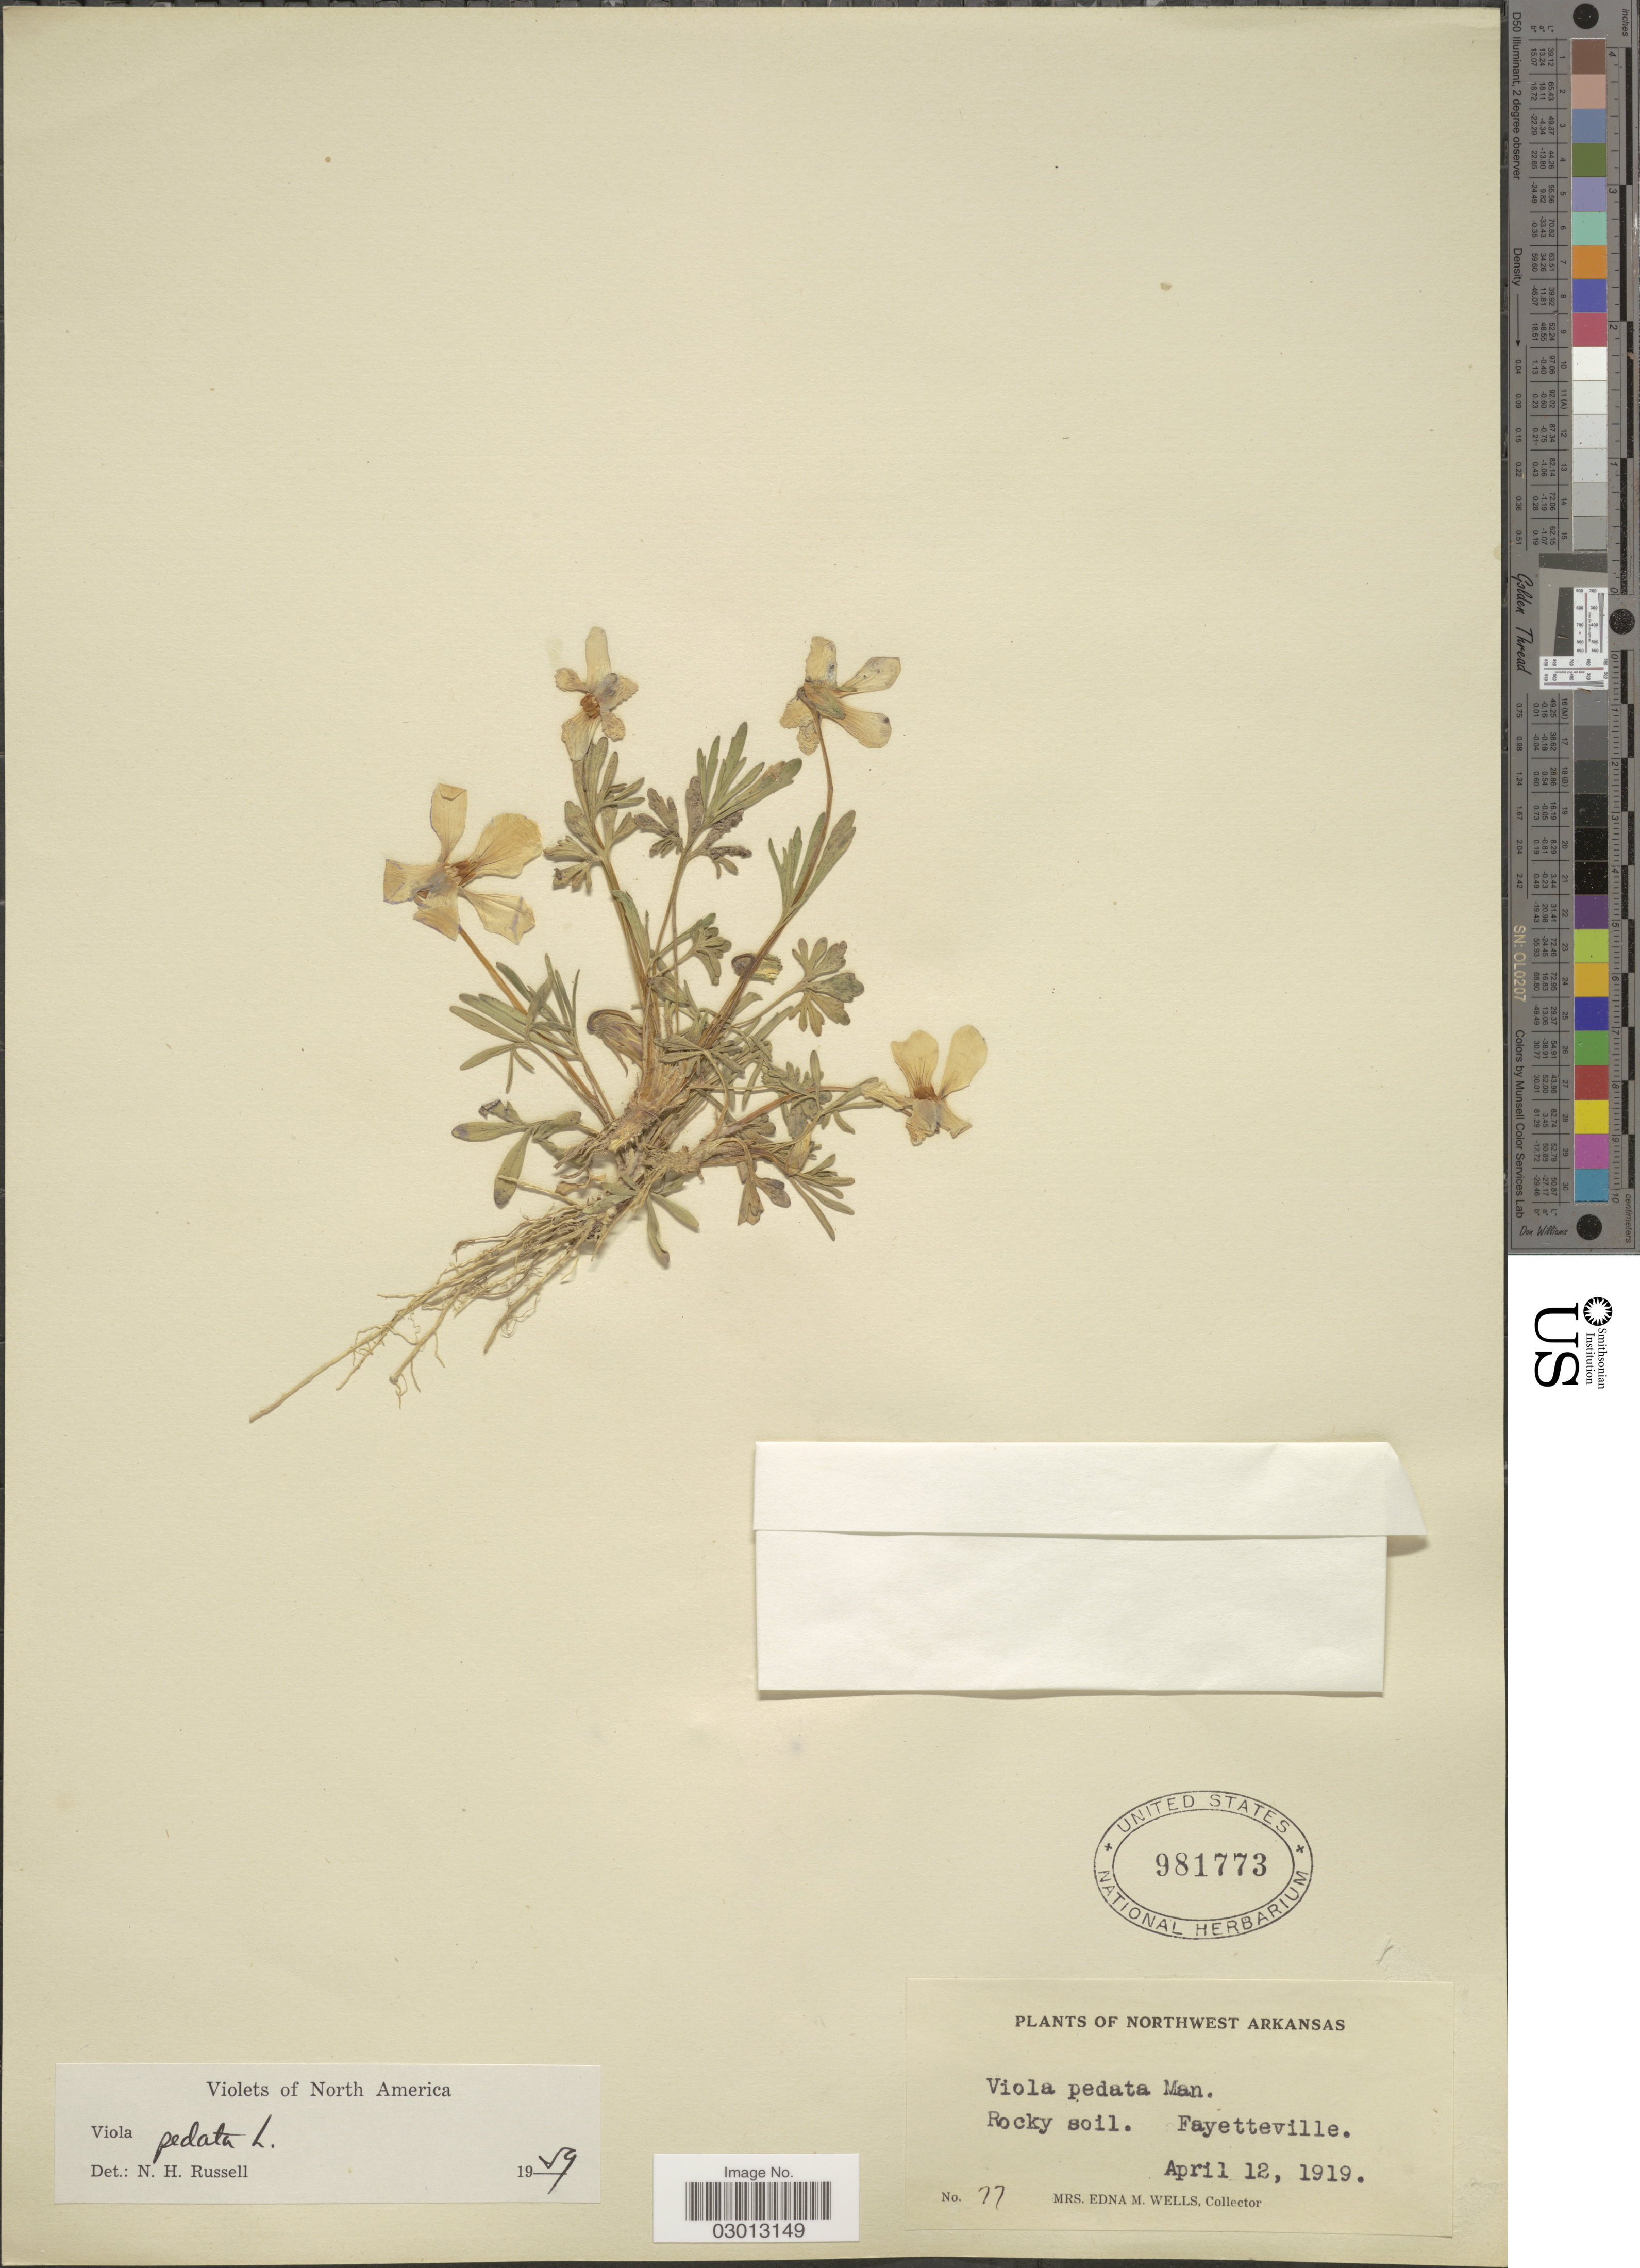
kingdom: Plantae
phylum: Tracheophyta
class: Magnoliopsida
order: Malpighiales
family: Violaceae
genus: Viola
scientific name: Viola pedata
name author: L.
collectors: E. M. Wells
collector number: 77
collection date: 1919-04-12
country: United States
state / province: Arkansas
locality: Northwest Arkansas. Fayetteville.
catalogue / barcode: US 981773